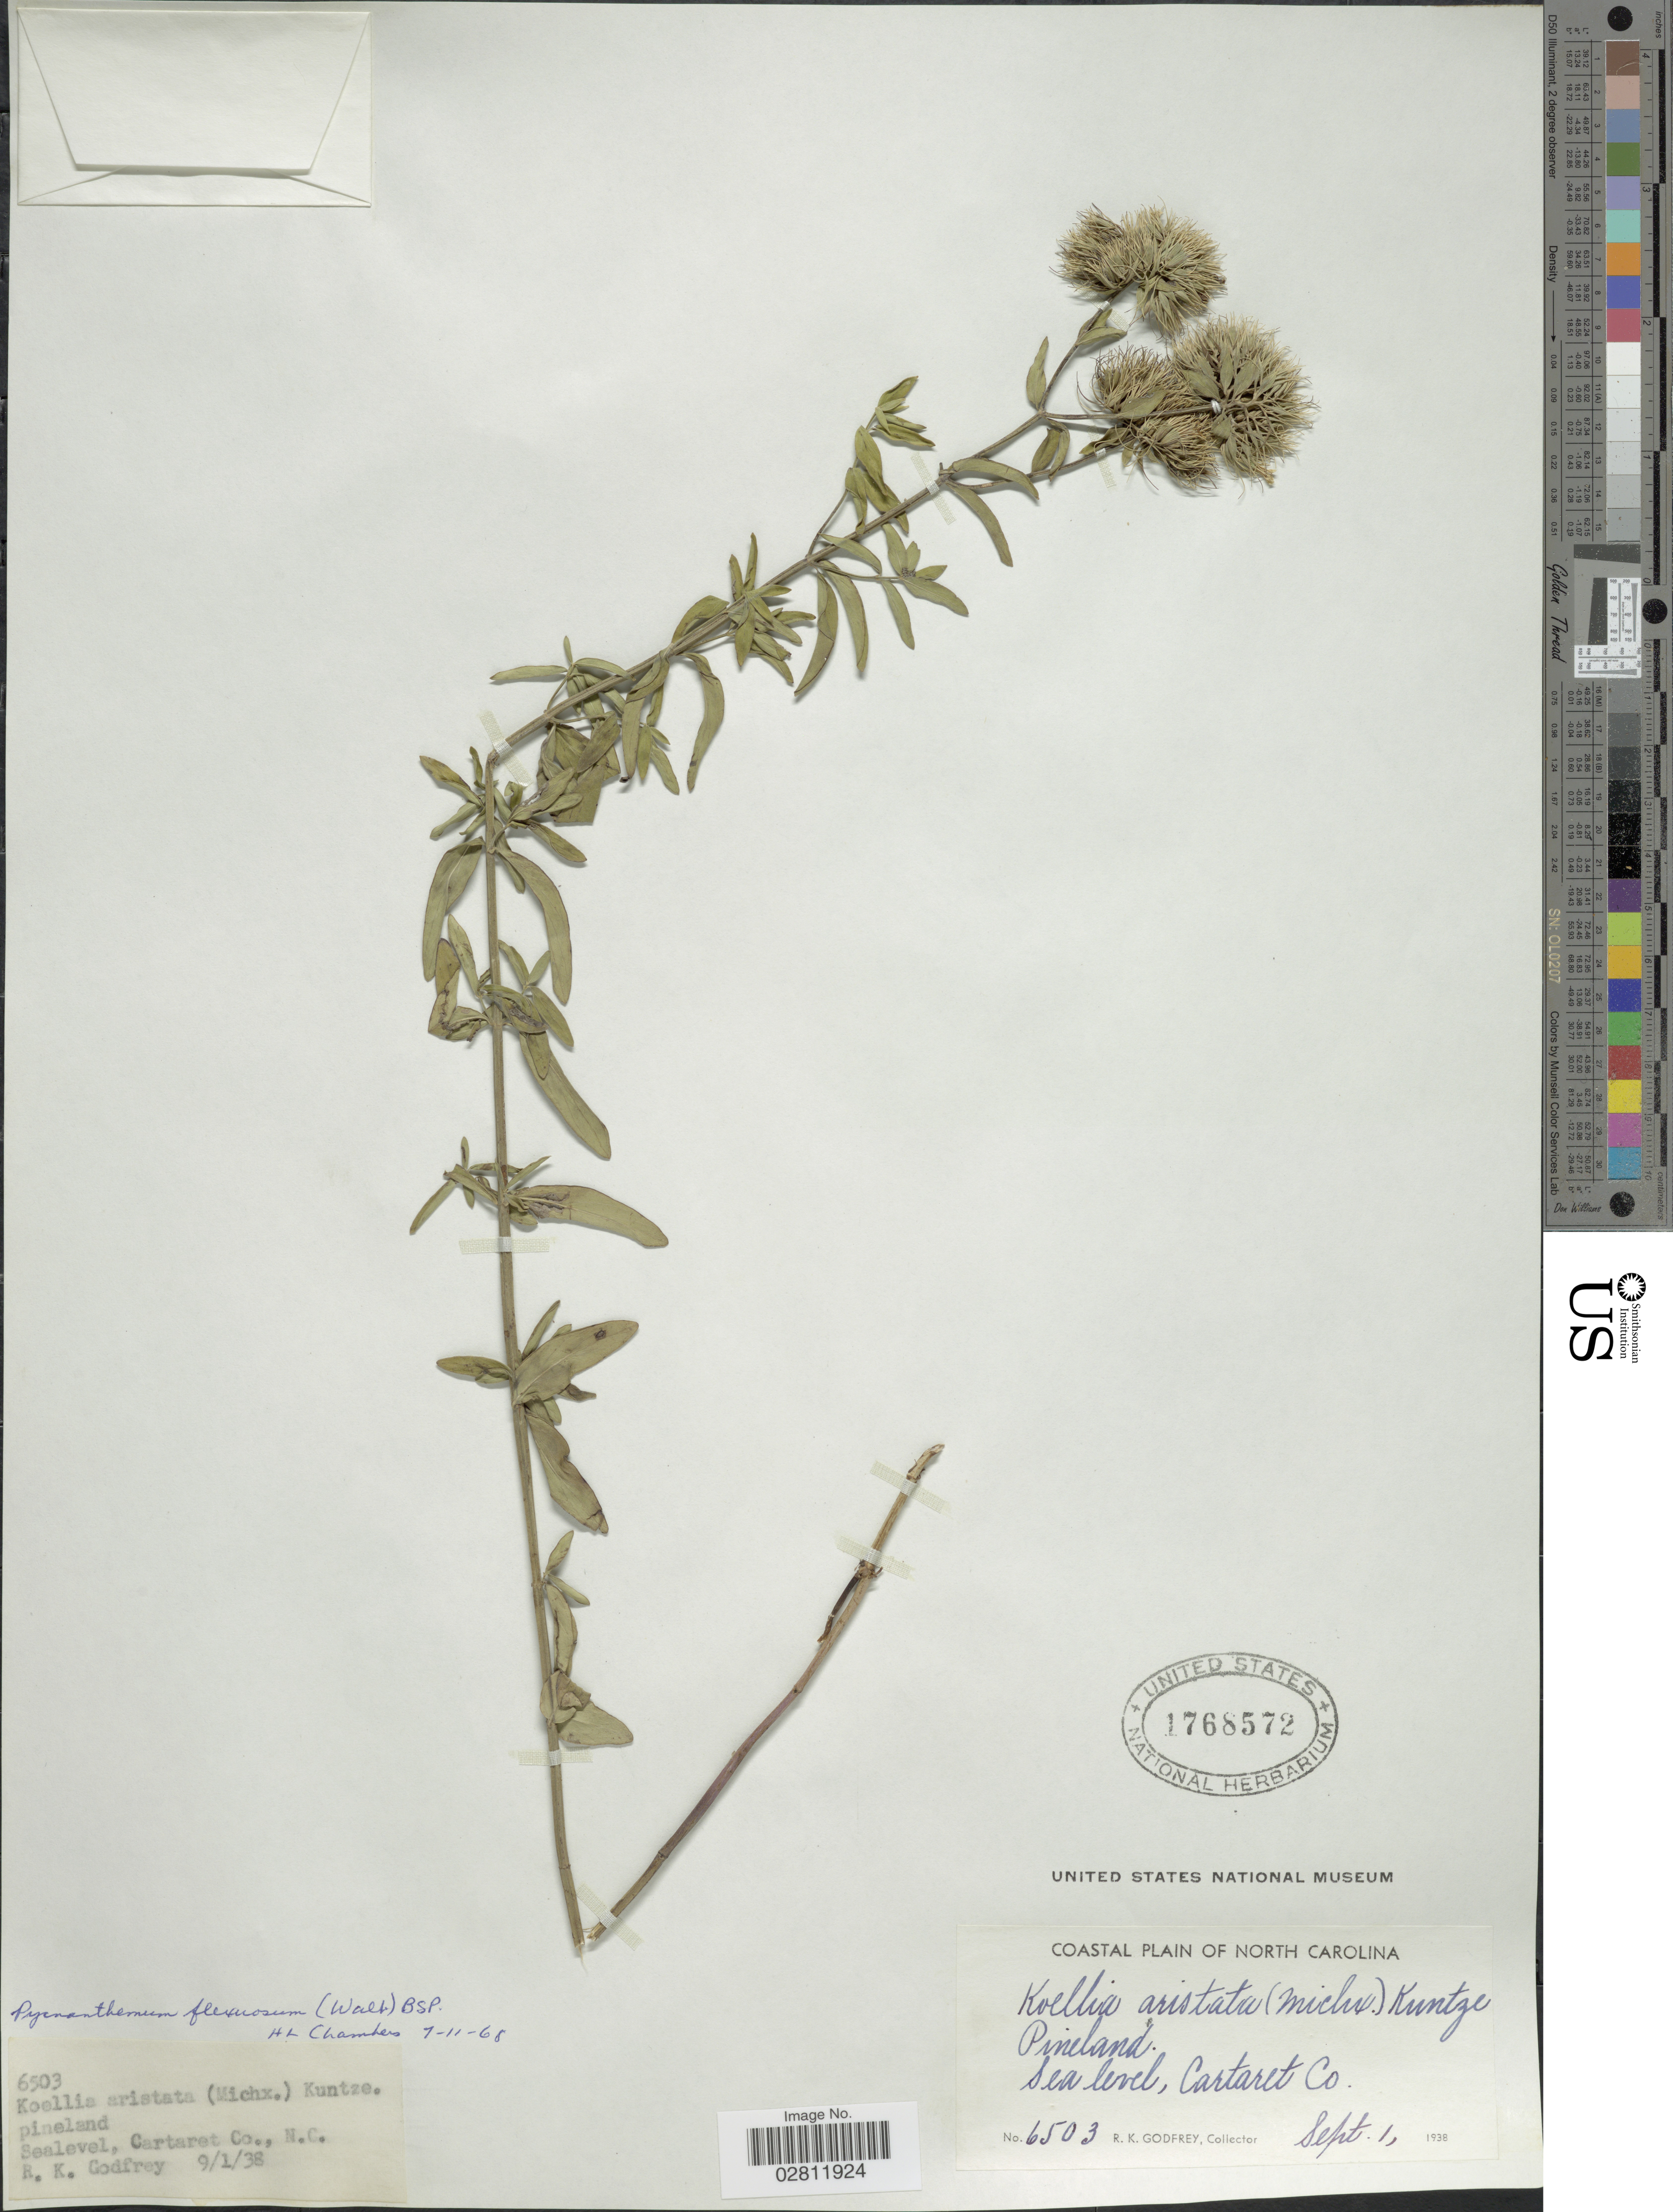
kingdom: Plantae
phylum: Tracheophyta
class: Magnoliopsida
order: Lamiales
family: Lamiaceae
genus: Pycnanthemum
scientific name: Pycnanthemum flexuosum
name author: (Walter) Britton, Stearns & Poggenb.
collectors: R. K. Godfrey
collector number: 6503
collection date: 1938-09-01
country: United States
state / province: North Carolina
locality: Coastal plain of North Carolina. Cartaret Co.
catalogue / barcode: US 1768572